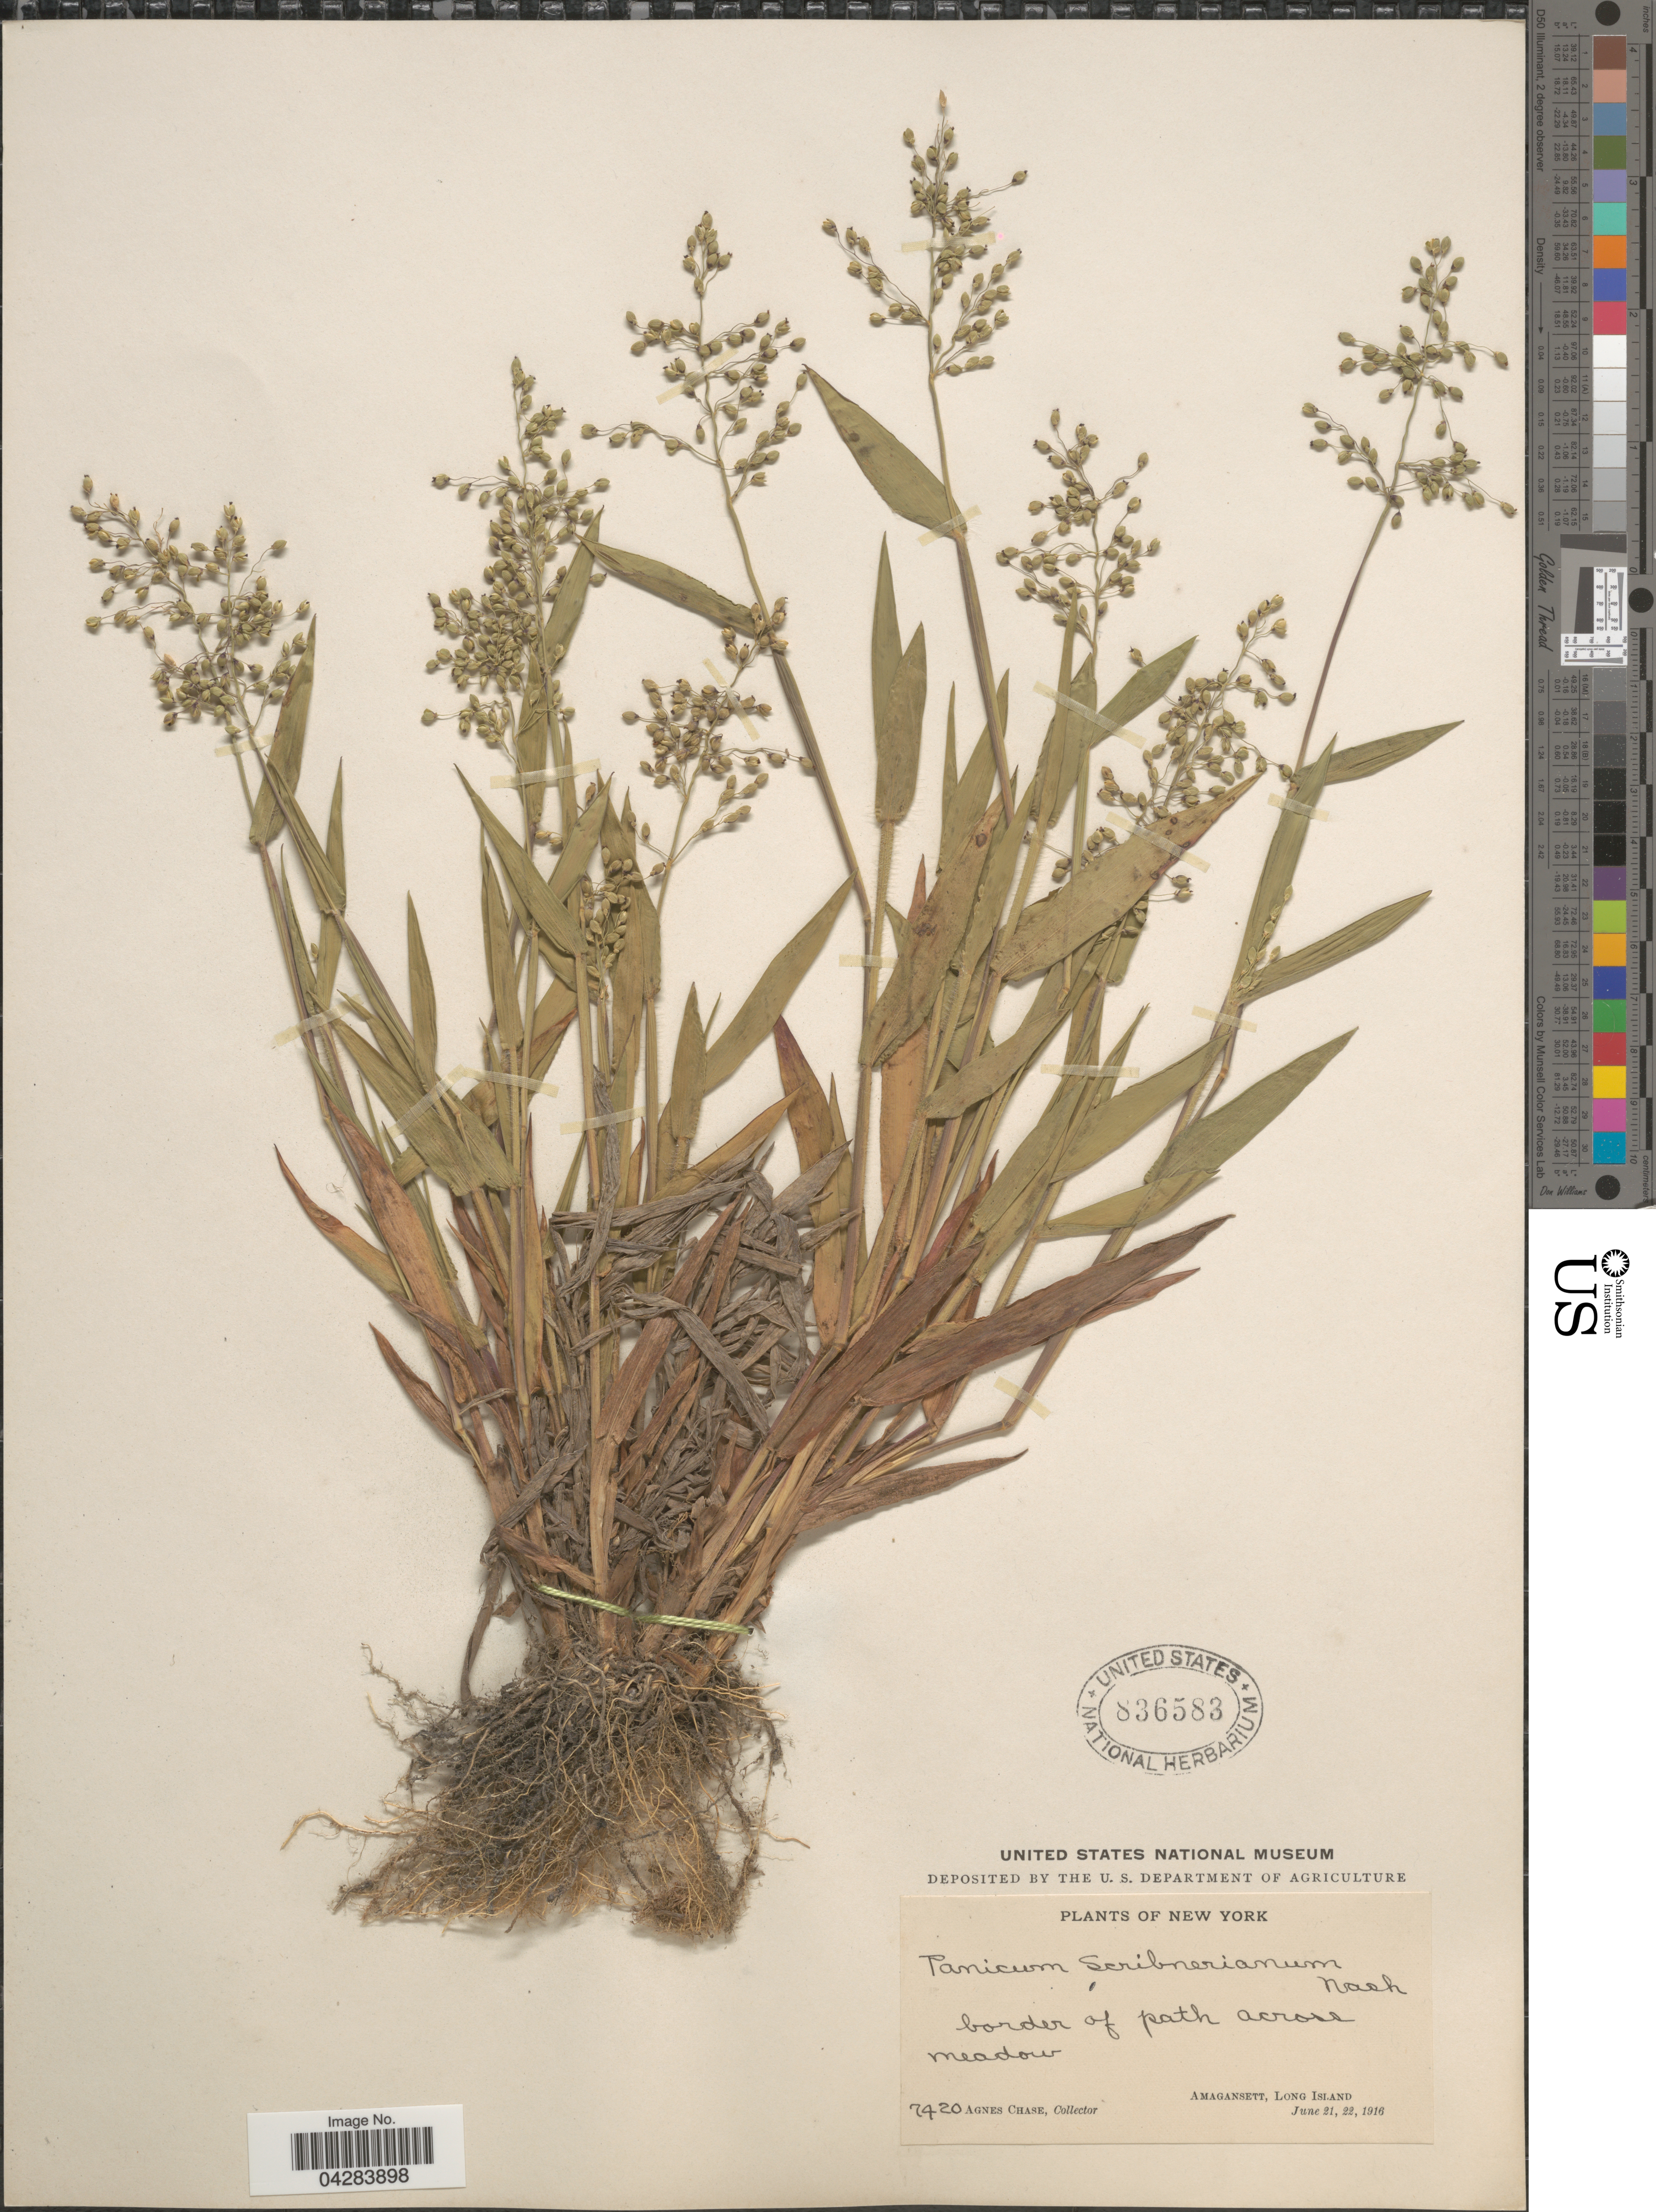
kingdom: Plantae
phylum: Tracheophyta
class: Liliopsida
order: Poales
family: Poaceae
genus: Dichanthelium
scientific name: Dichanthelium oligosanthes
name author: (Schult.) Gould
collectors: A. Chase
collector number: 7420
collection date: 1916-06-21/1916-06-22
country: United States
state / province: New York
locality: Border of path across meadow. Amagansett, Long Island.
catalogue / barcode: US 836583